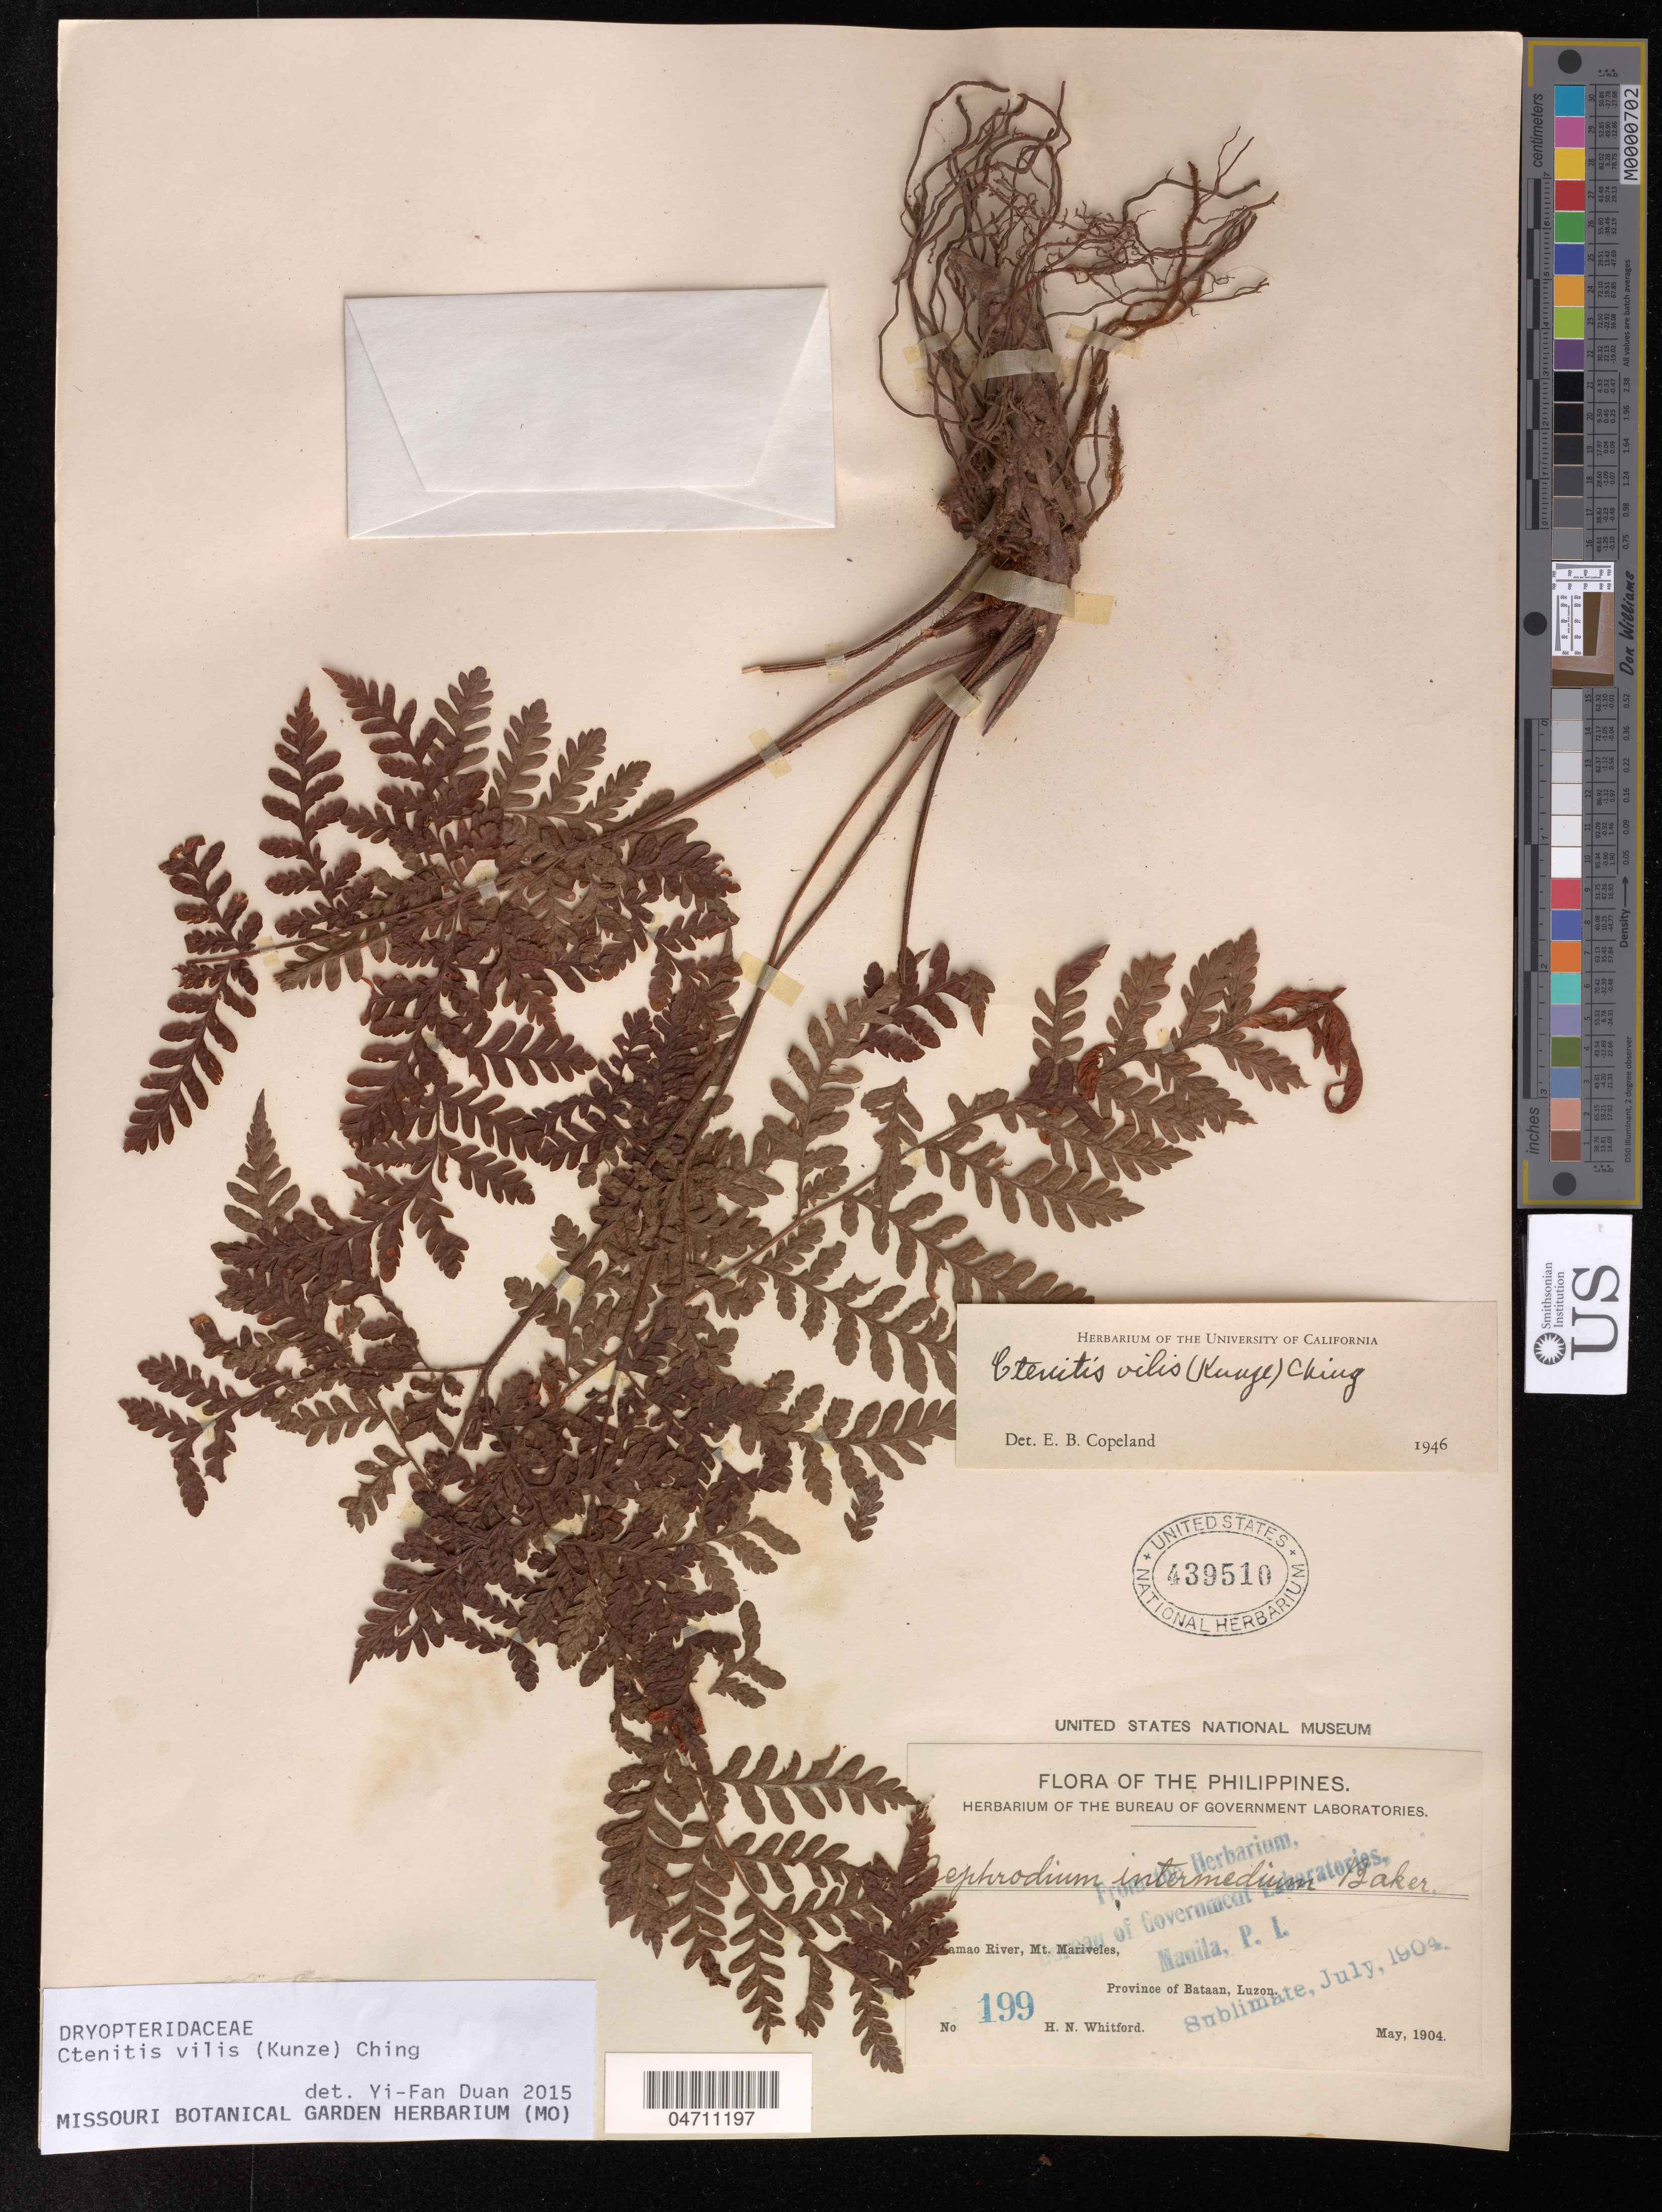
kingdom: Plantae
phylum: Tracheophyta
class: Polypodiopsida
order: Polypodiales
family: Dryopteridaceae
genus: Ctenitis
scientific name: Ctenitis vilis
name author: (Kunze) Ching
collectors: H. N. Whitford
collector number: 199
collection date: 1904-05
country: Philippines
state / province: Central Luzon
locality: !amao River, Mtg. Mariveles, Province of Bataan.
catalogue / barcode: US 439510